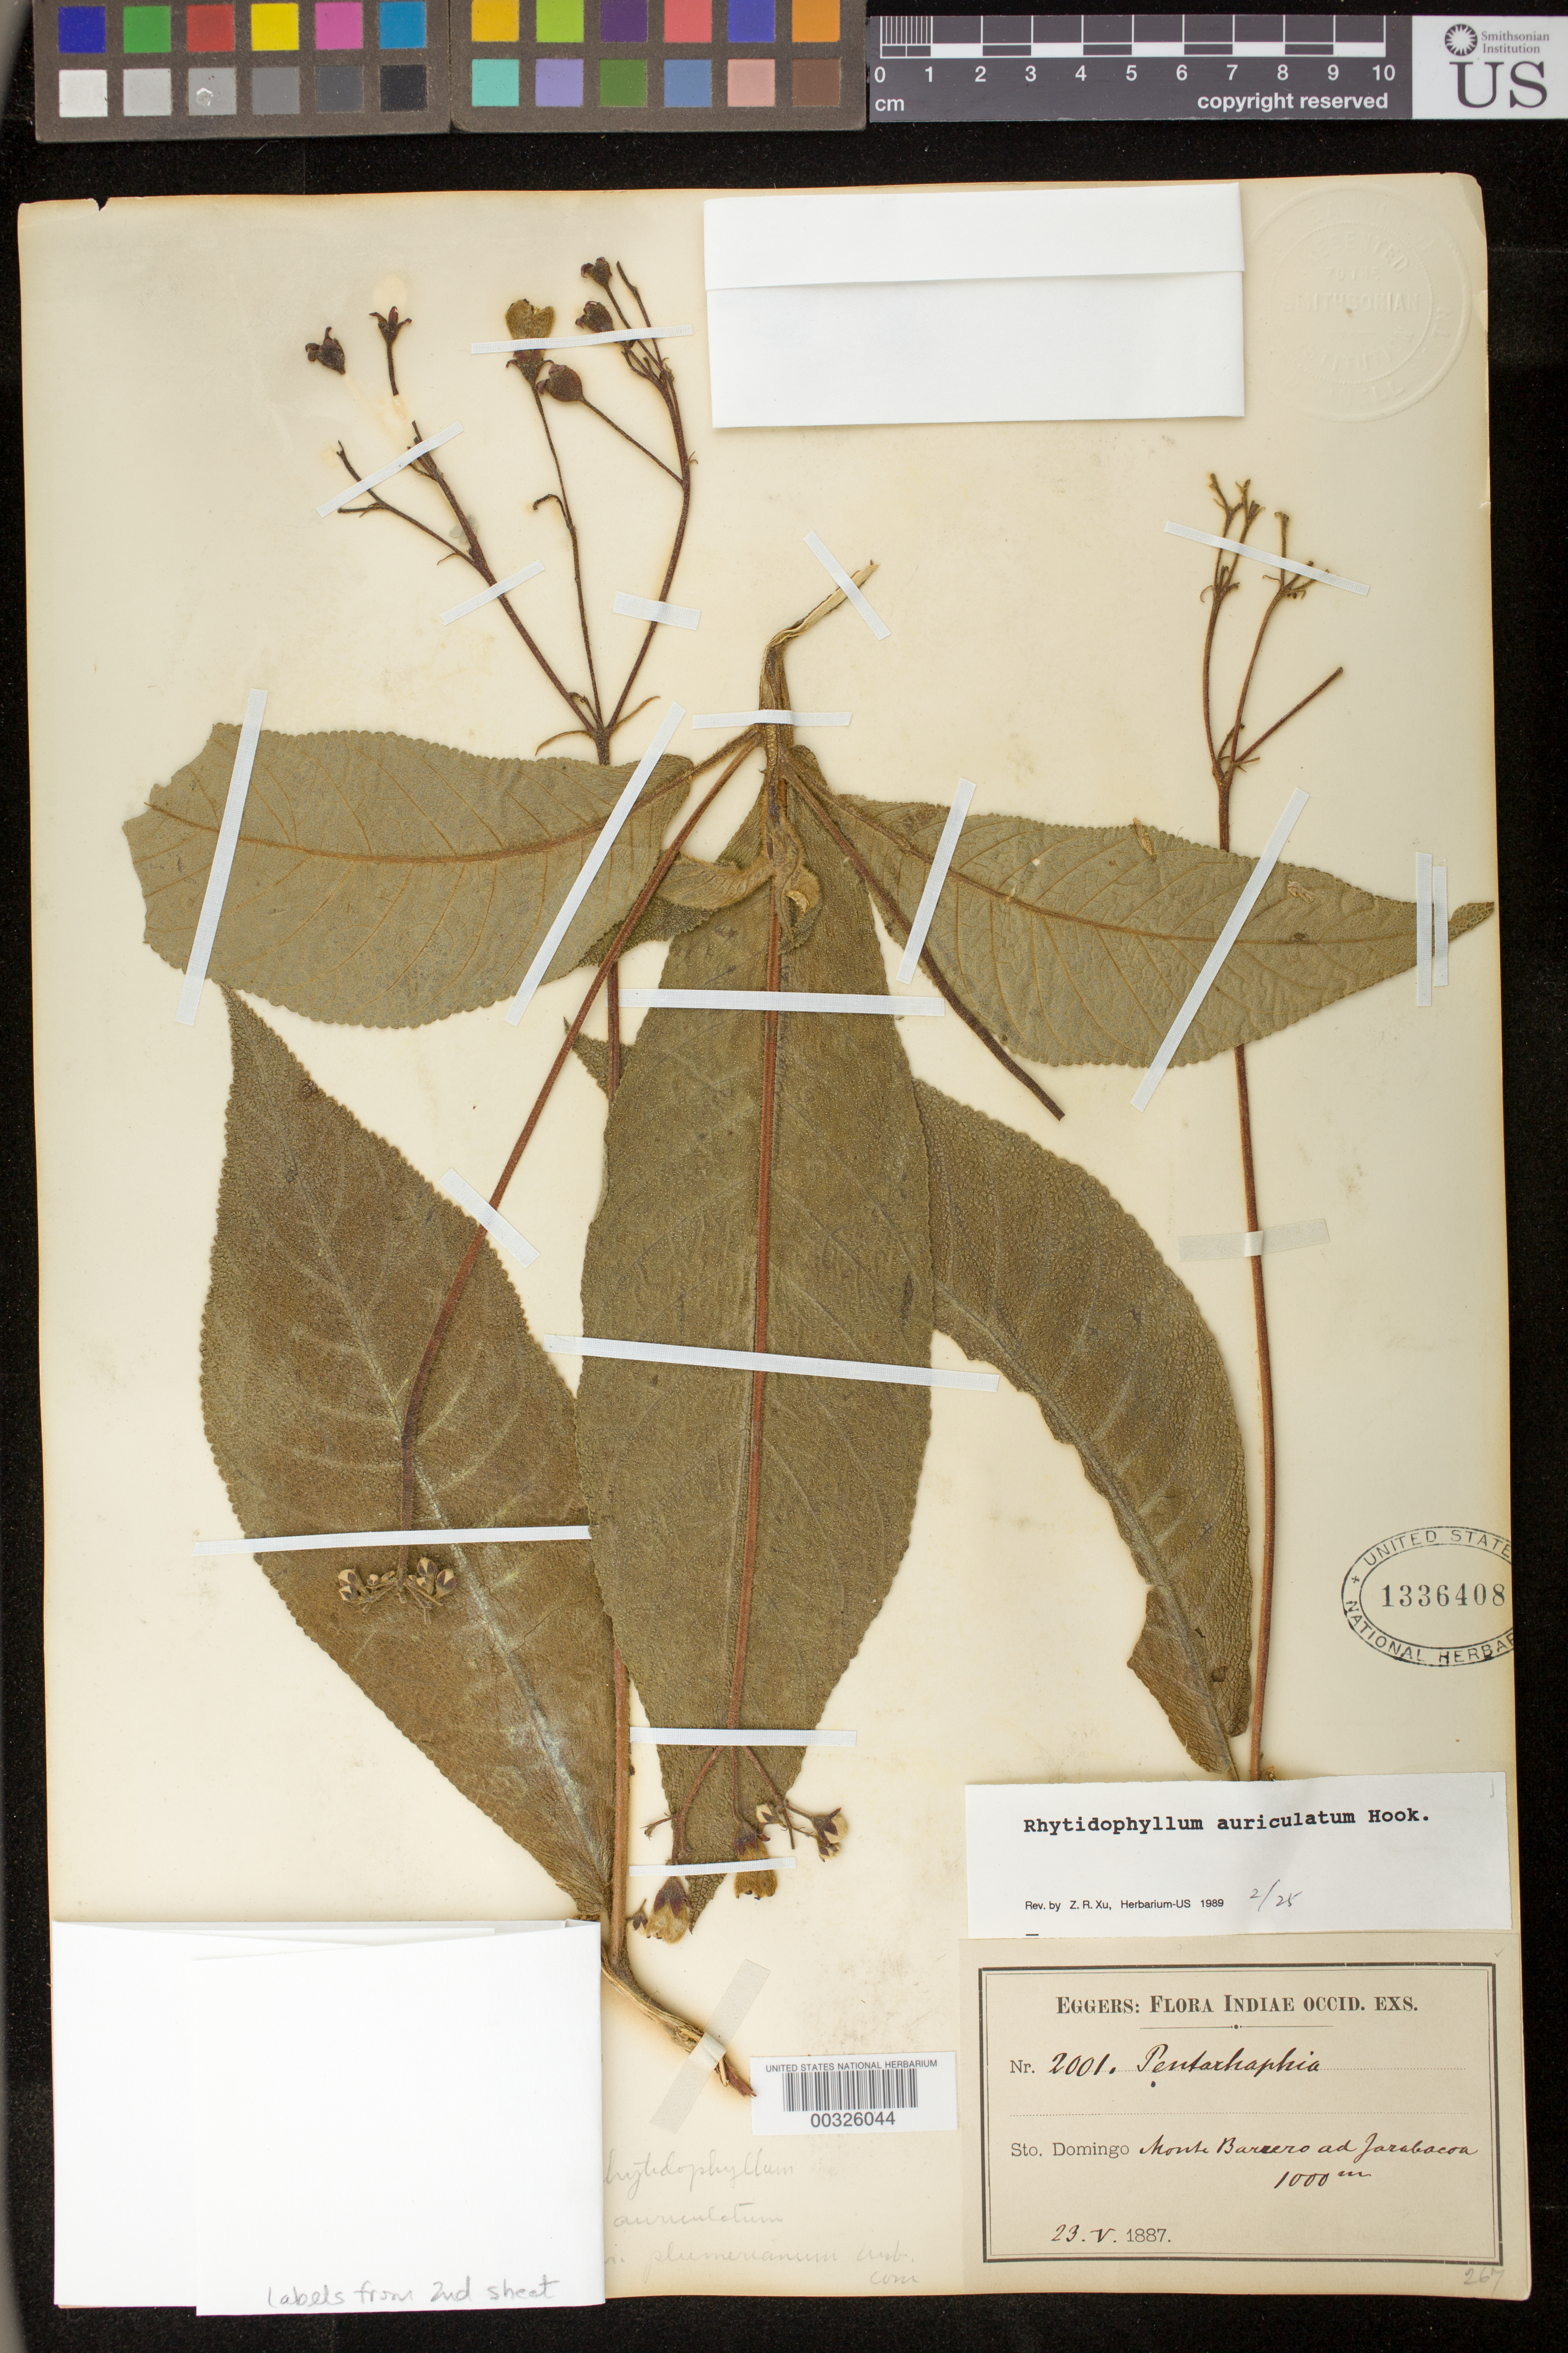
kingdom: Plantae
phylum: Tracheophyta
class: Magnoliopsida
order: Lamiales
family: Gesneriaceae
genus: Rhytidophyllum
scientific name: Rhytidophyllum auriculatum var. angustatum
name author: Urb.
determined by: Skog, Laurence E.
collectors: H. F. A. von Eggers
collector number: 2001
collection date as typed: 23 May 1887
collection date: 1887-05-23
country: Dominican Republic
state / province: La Vega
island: Hispaniola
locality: Monte Barrero ad Jarabacoa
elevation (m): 1000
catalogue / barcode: US 1336408